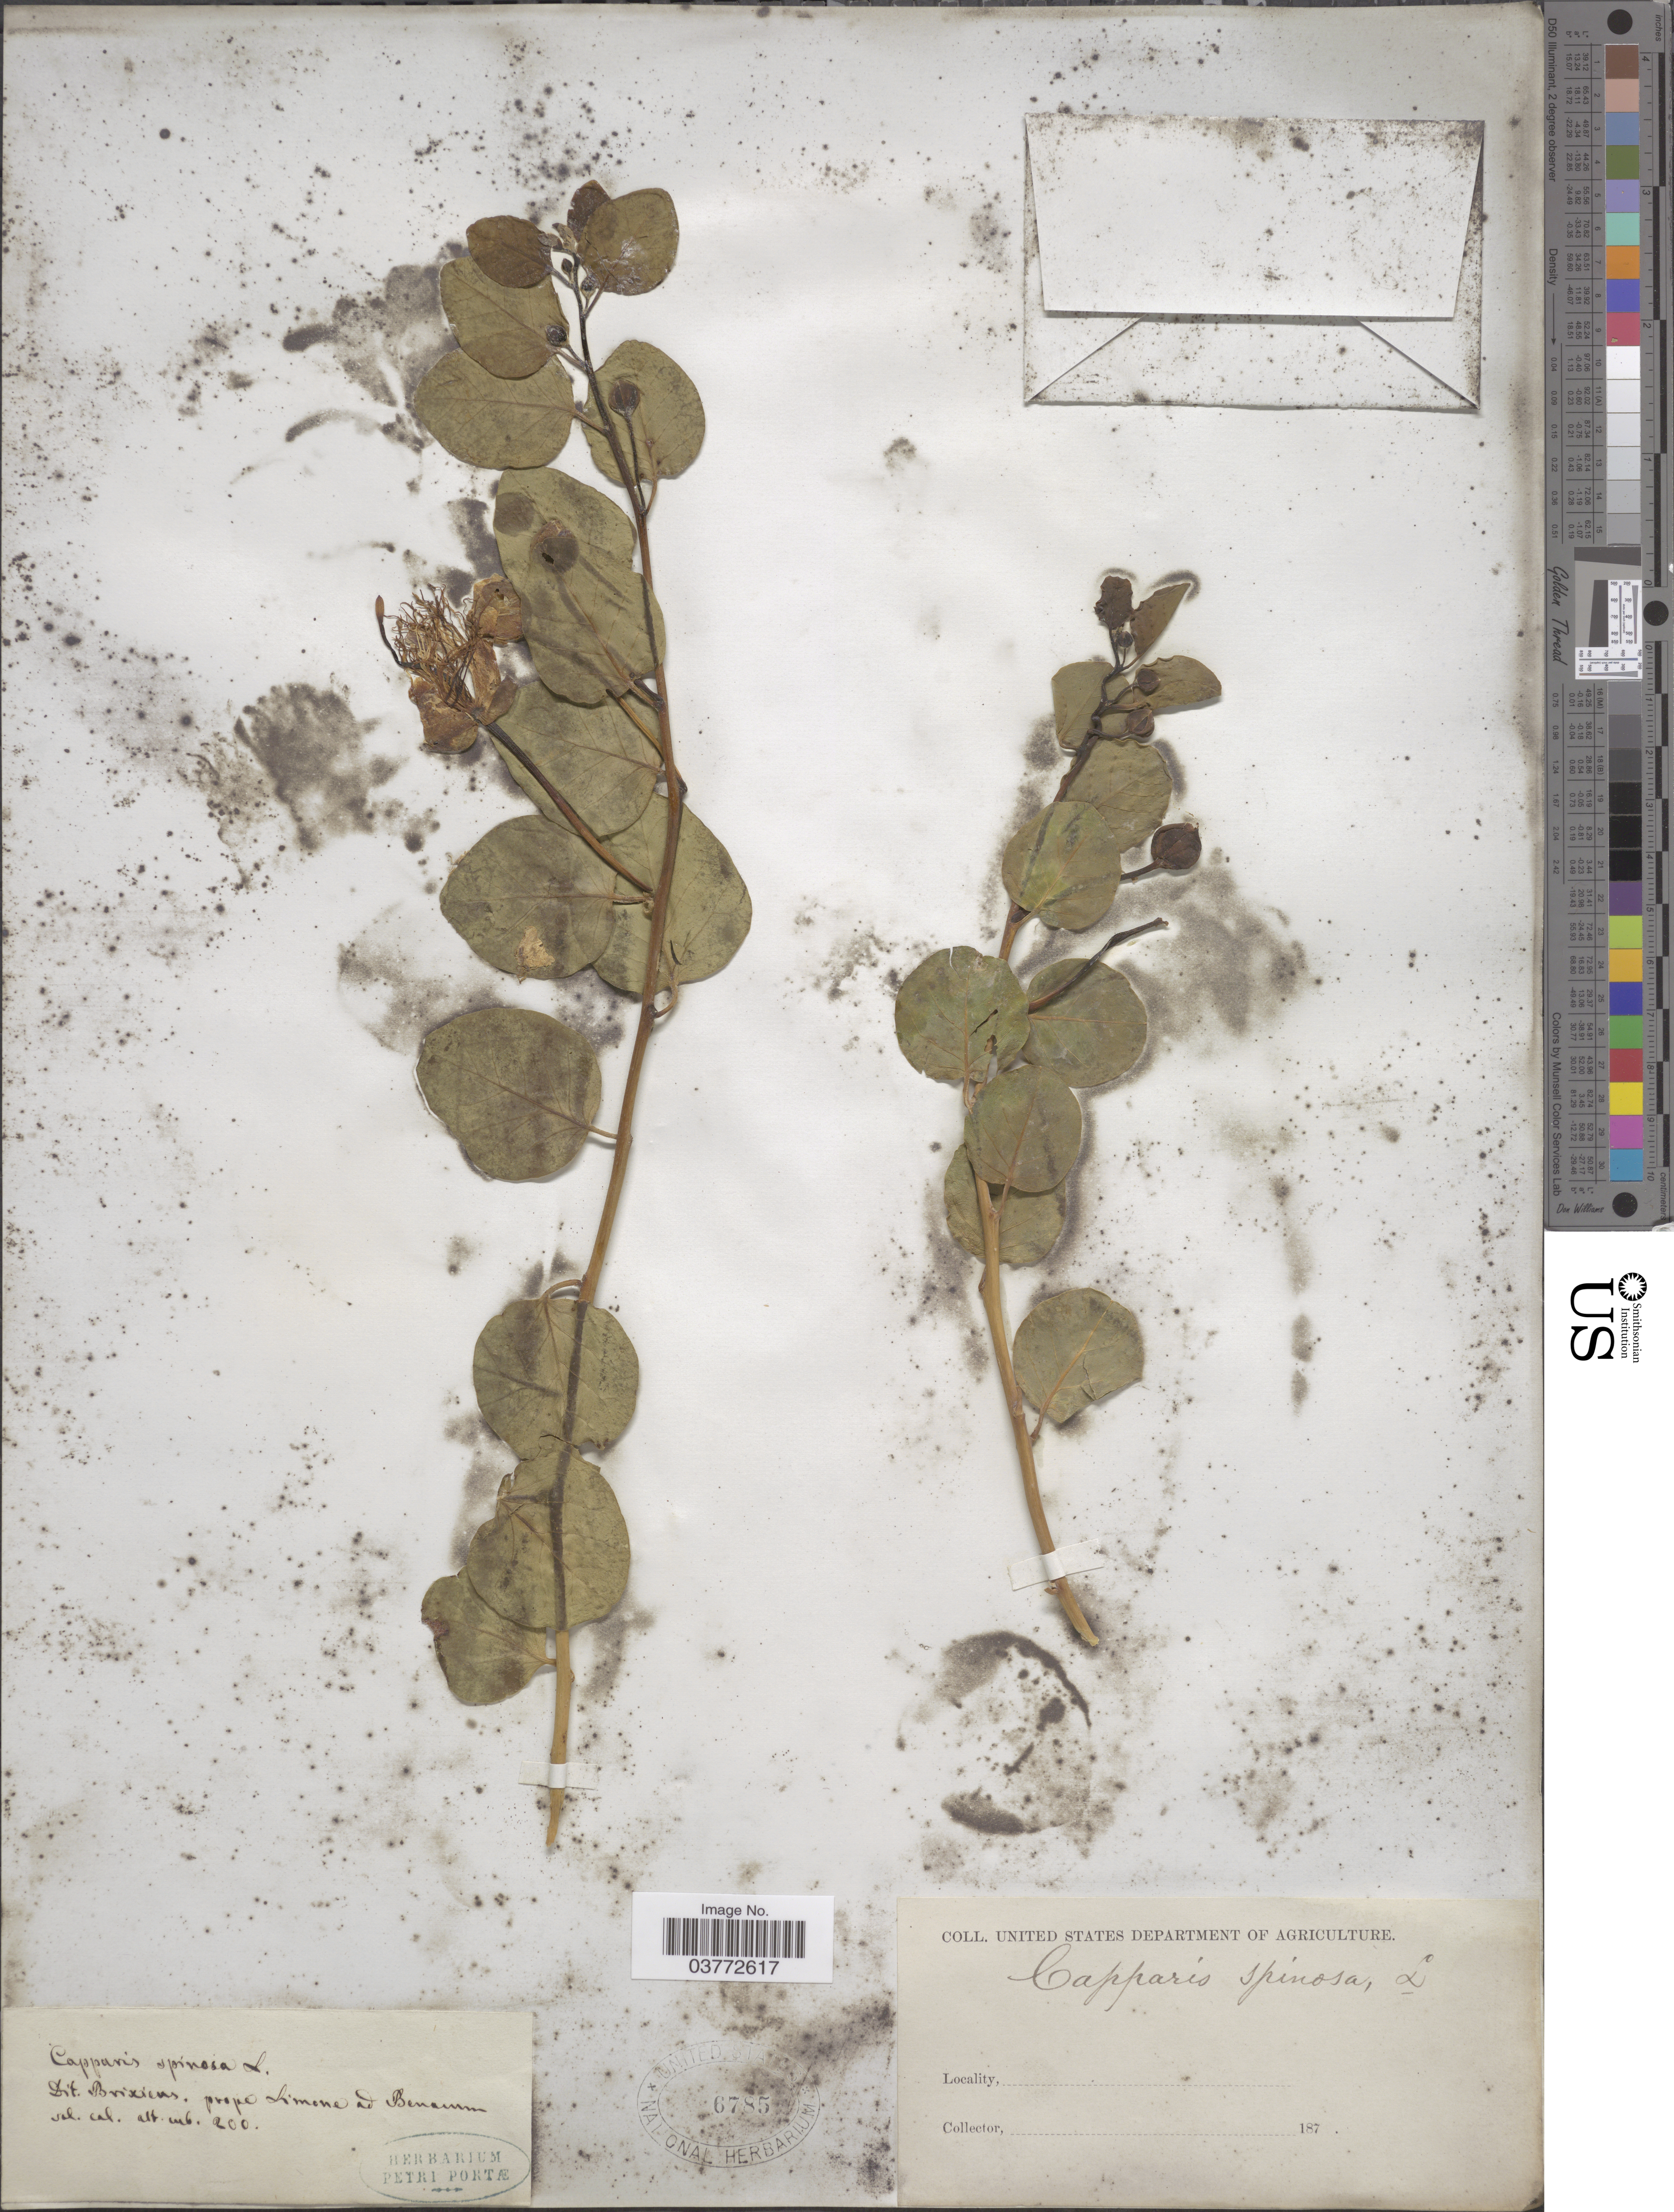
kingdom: Plantae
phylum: Tracheophyta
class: Magnoliopsida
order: Brassicales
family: Capparaceae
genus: Capparis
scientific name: Capparis spinosa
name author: L.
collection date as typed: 187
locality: Dit. Brixiens. prope Limone ad Benaum. [interpreted]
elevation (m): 200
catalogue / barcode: US 6785